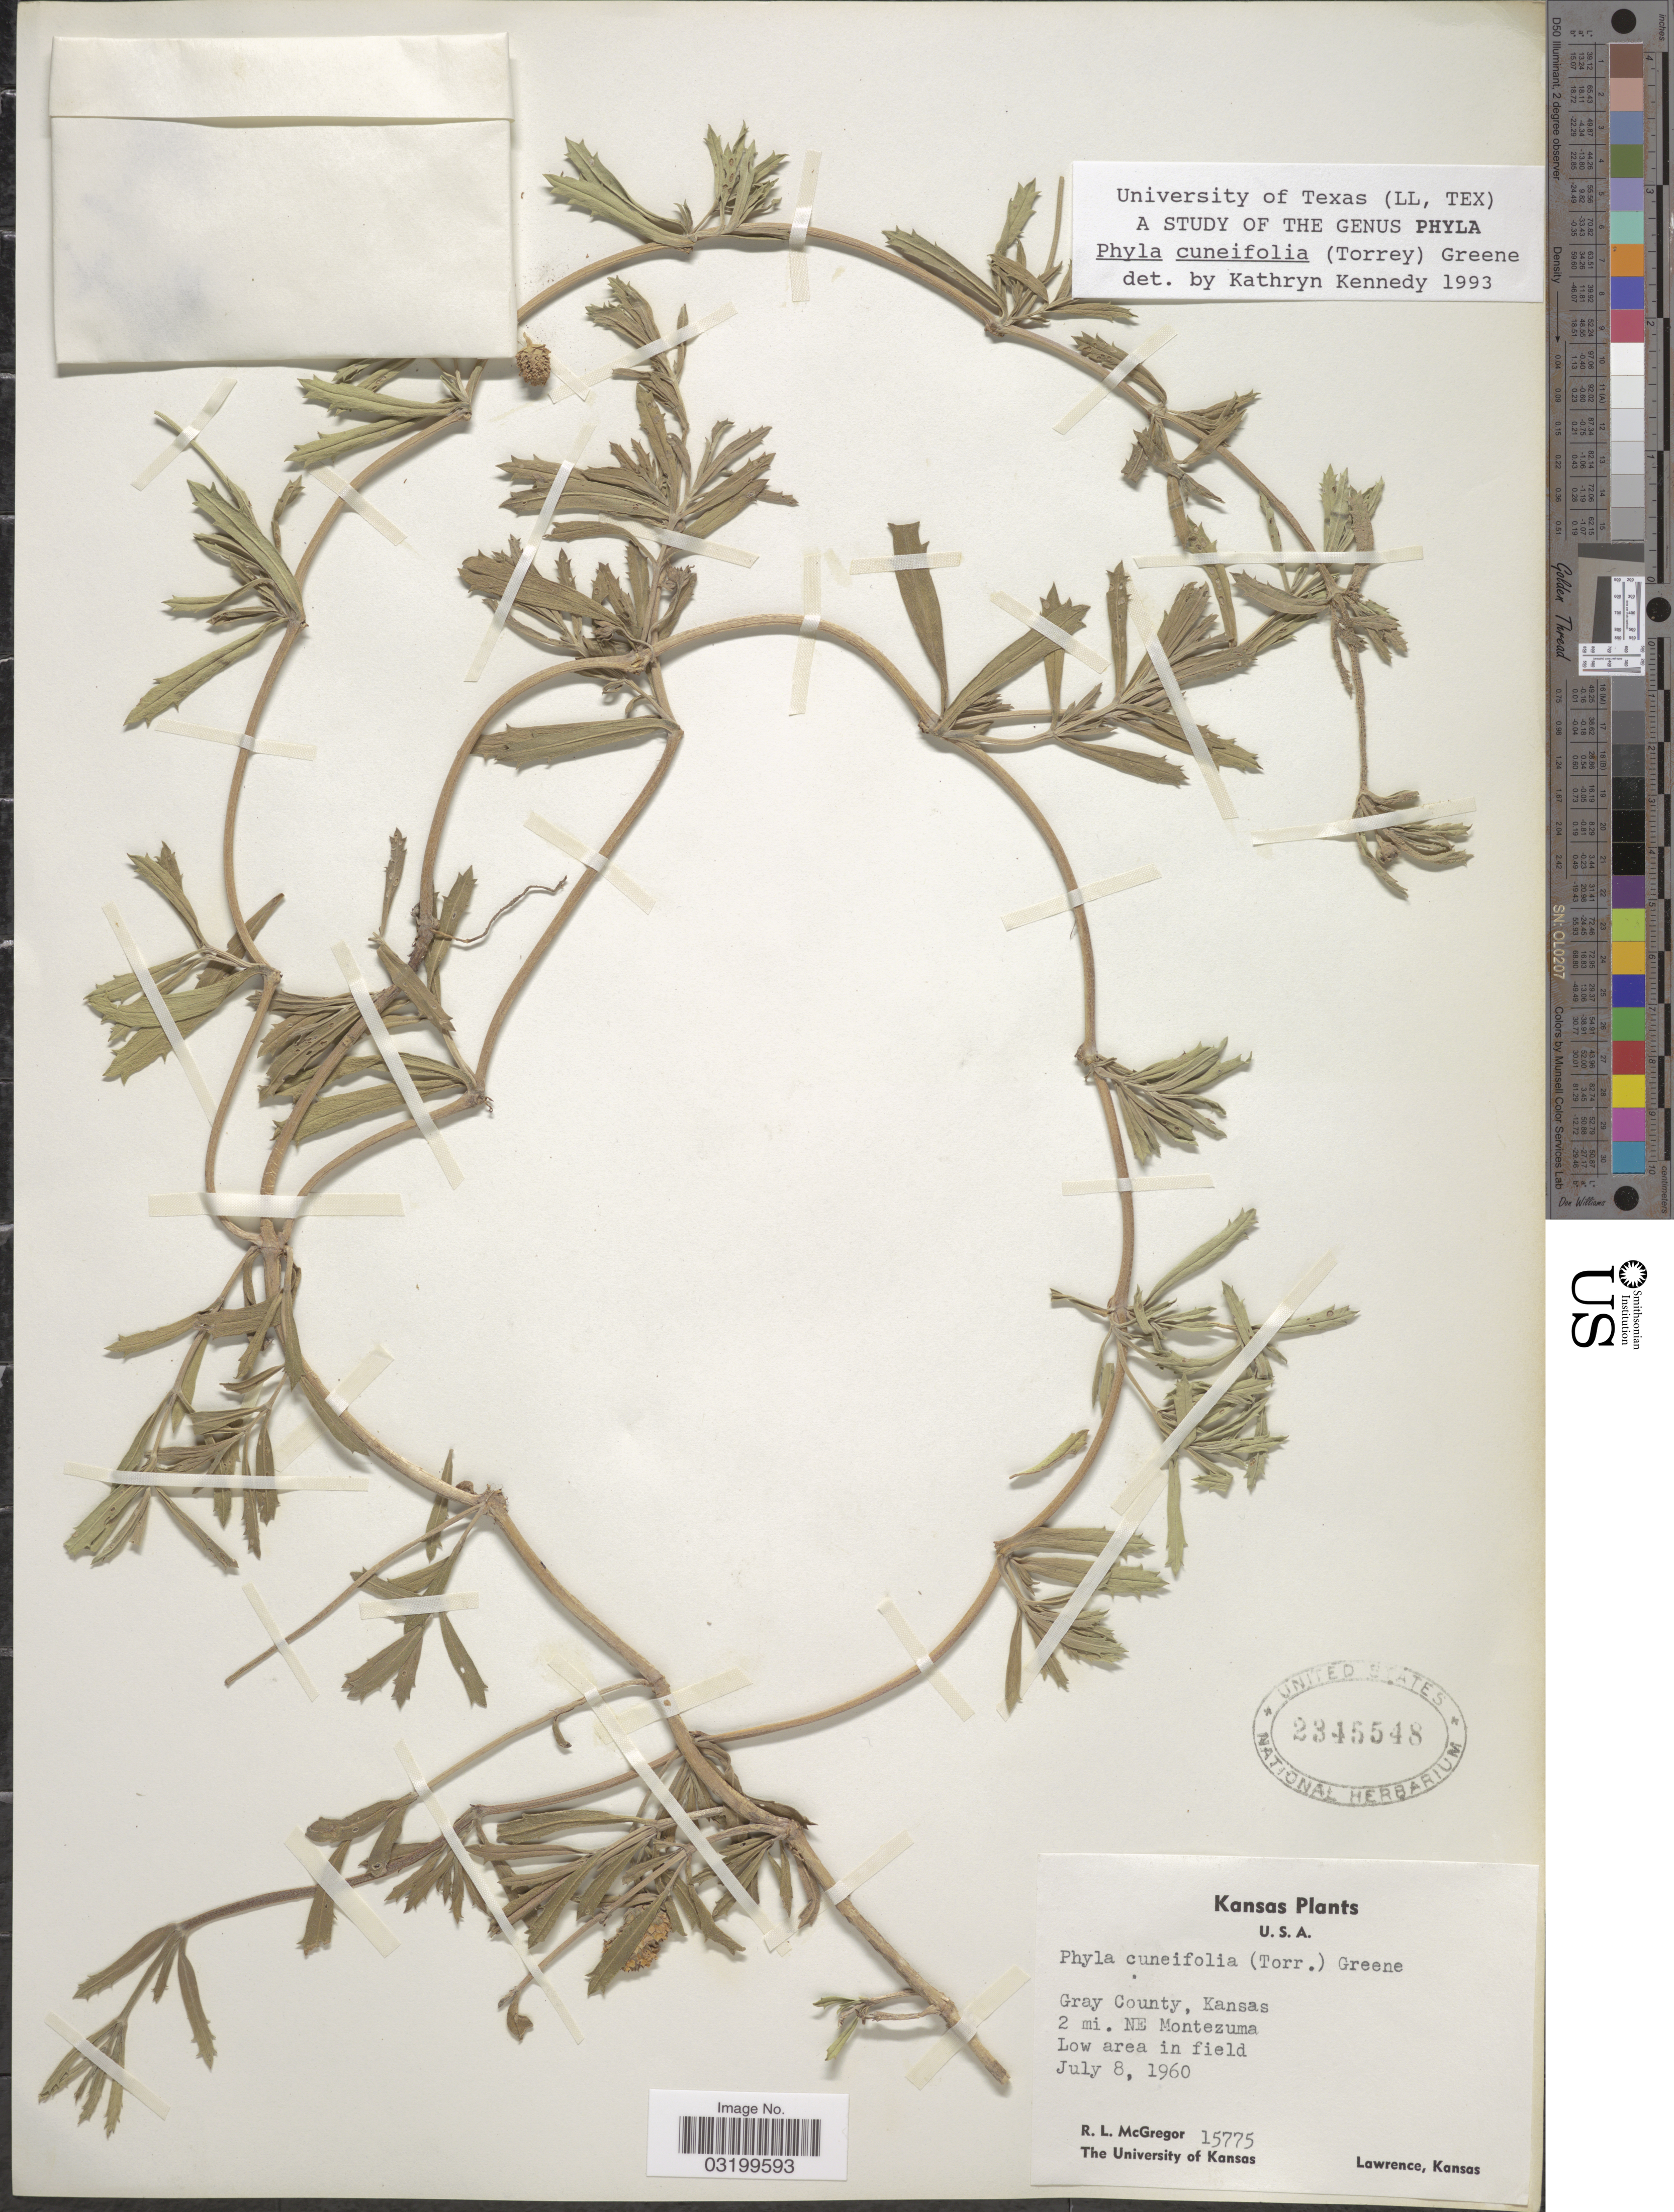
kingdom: Plantae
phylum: Tracheophyta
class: Magnoliopsida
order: Lamiales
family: Verbenaceae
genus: Phyla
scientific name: Phyla cuneifolia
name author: (Torr.) Greene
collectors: R. McGregor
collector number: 15775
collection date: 1960-07-08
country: United States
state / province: Kansas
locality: Gray County. 2 mi. NE Montezuma.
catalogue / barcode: US 2345548